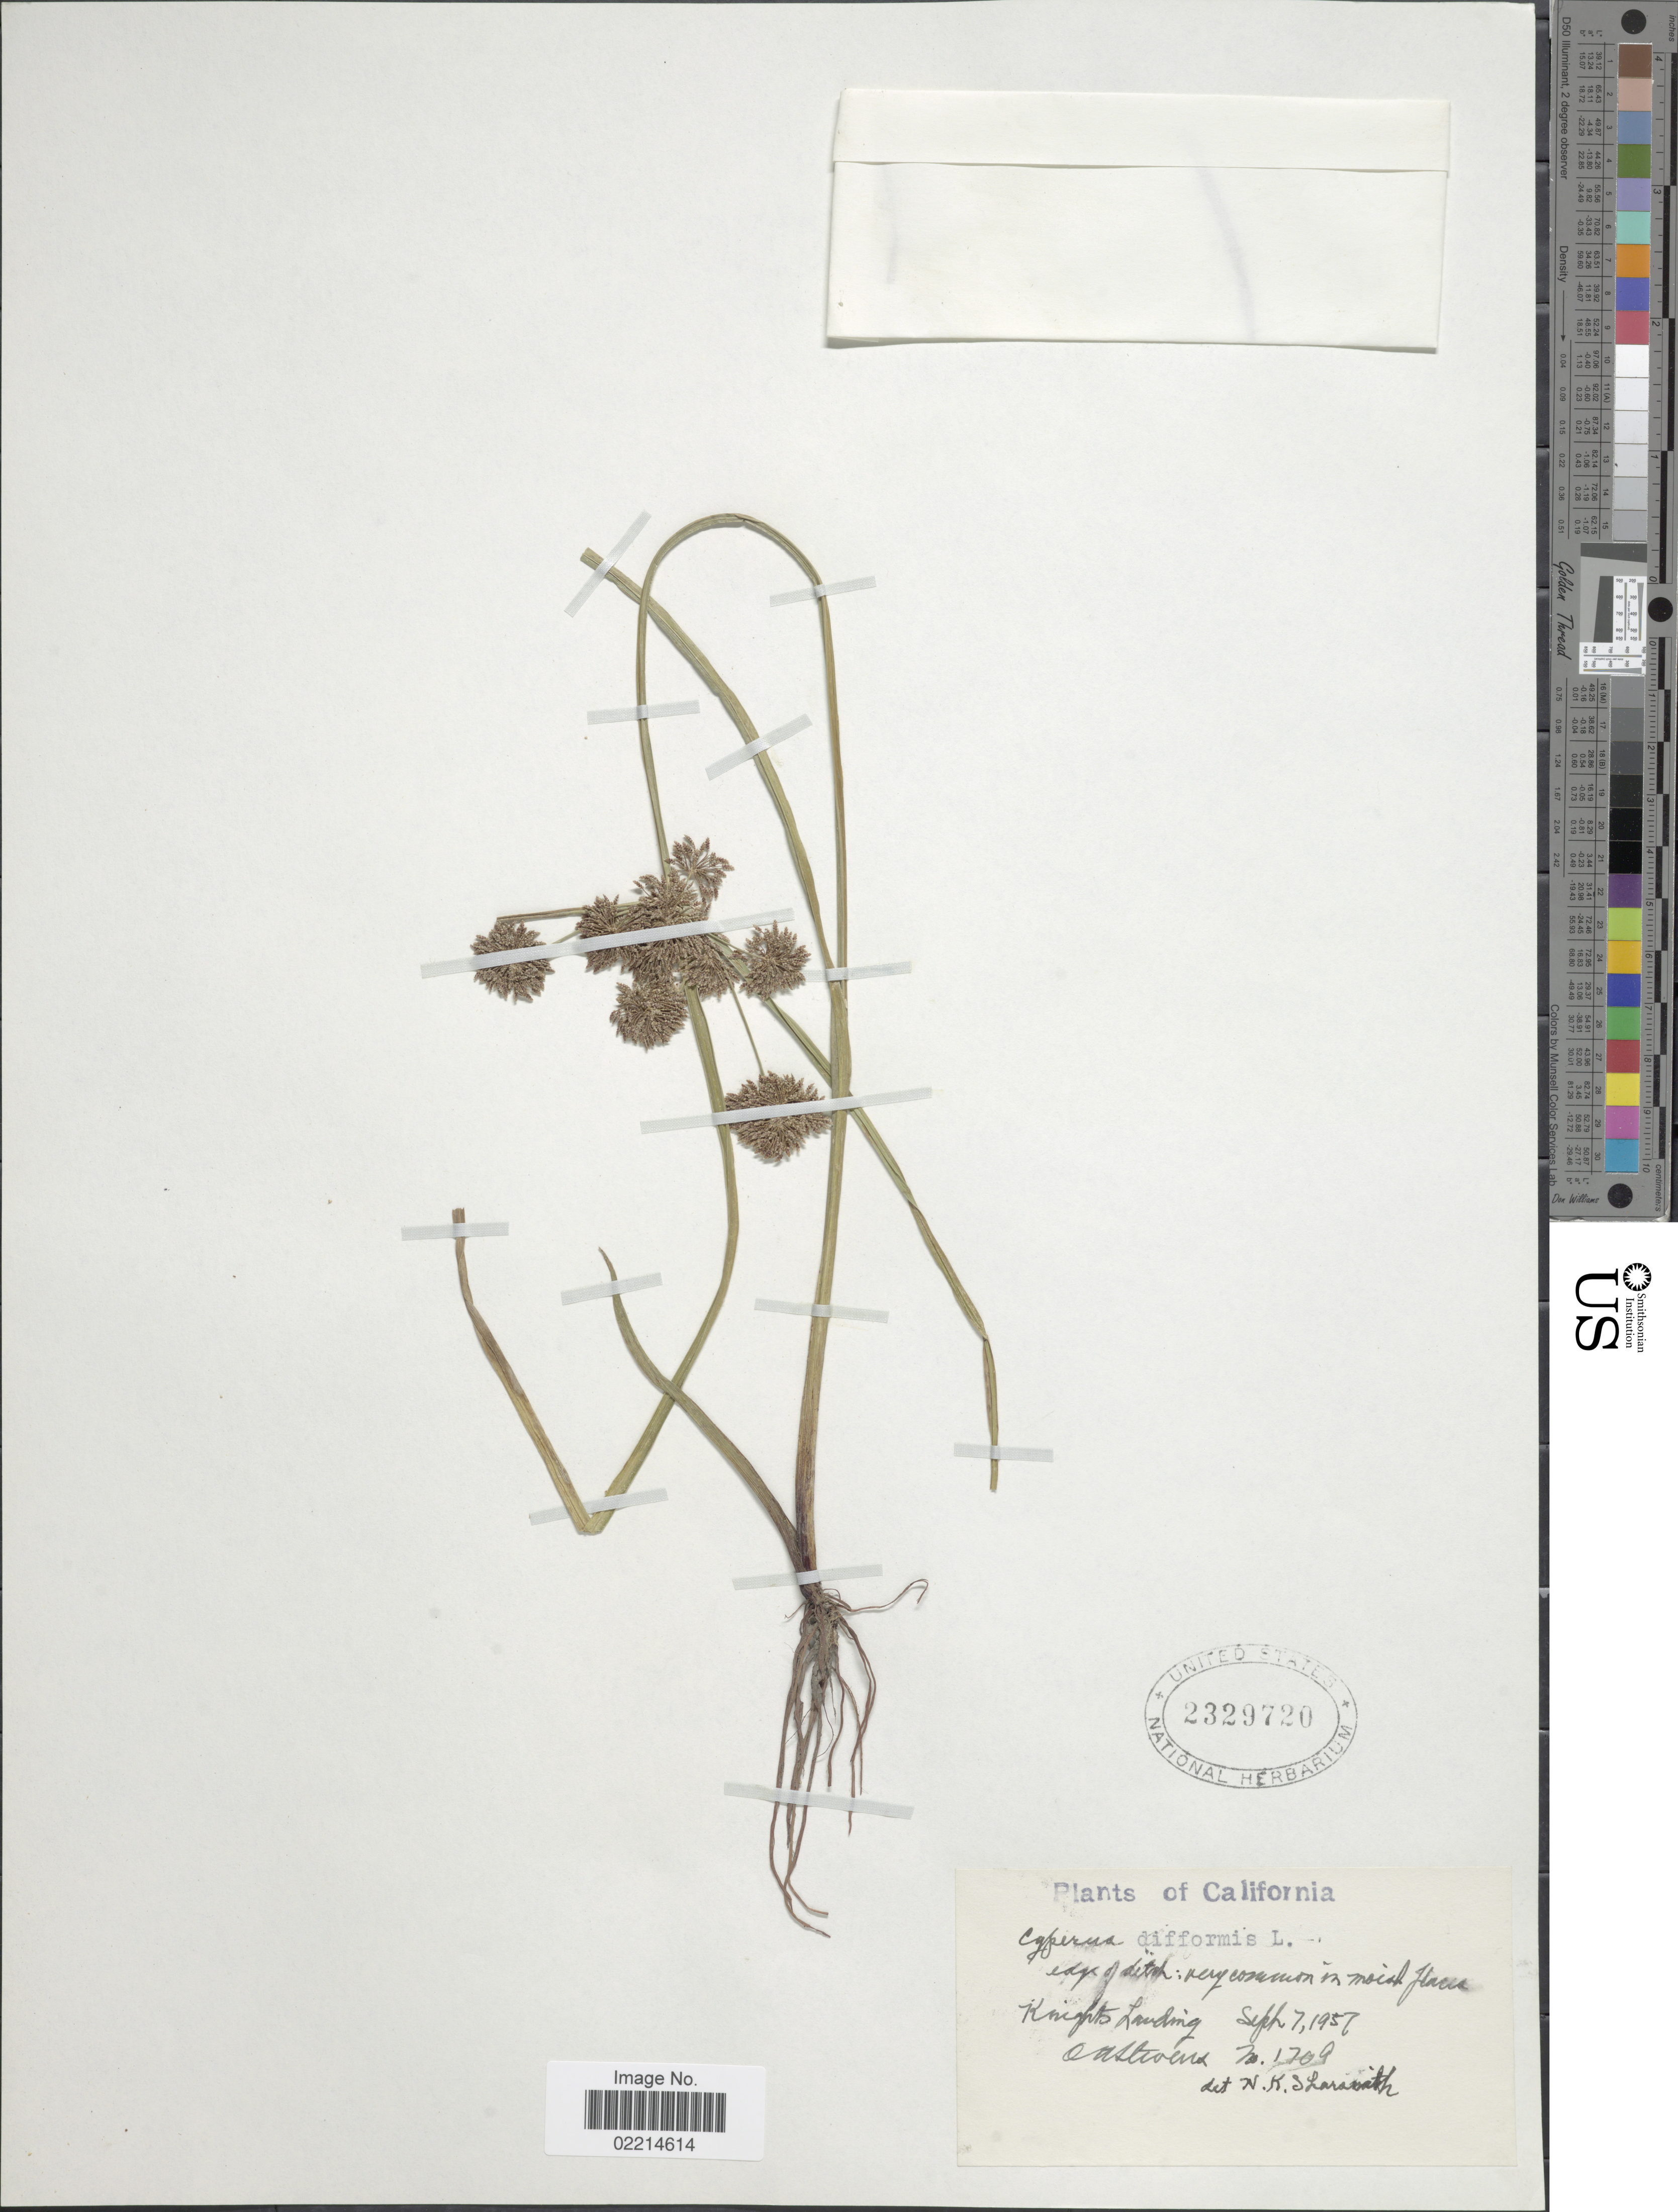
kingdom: Plantae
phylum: Tracheophyta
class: Liliopsida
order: Poales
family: Cyperaceae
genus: Cyperus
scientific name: Cyperus difformis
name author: L.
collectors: O. A. Stevens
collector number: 1709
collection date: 1957-09-07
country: United States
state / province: California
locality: Knights Landing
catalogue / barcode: US 2329720